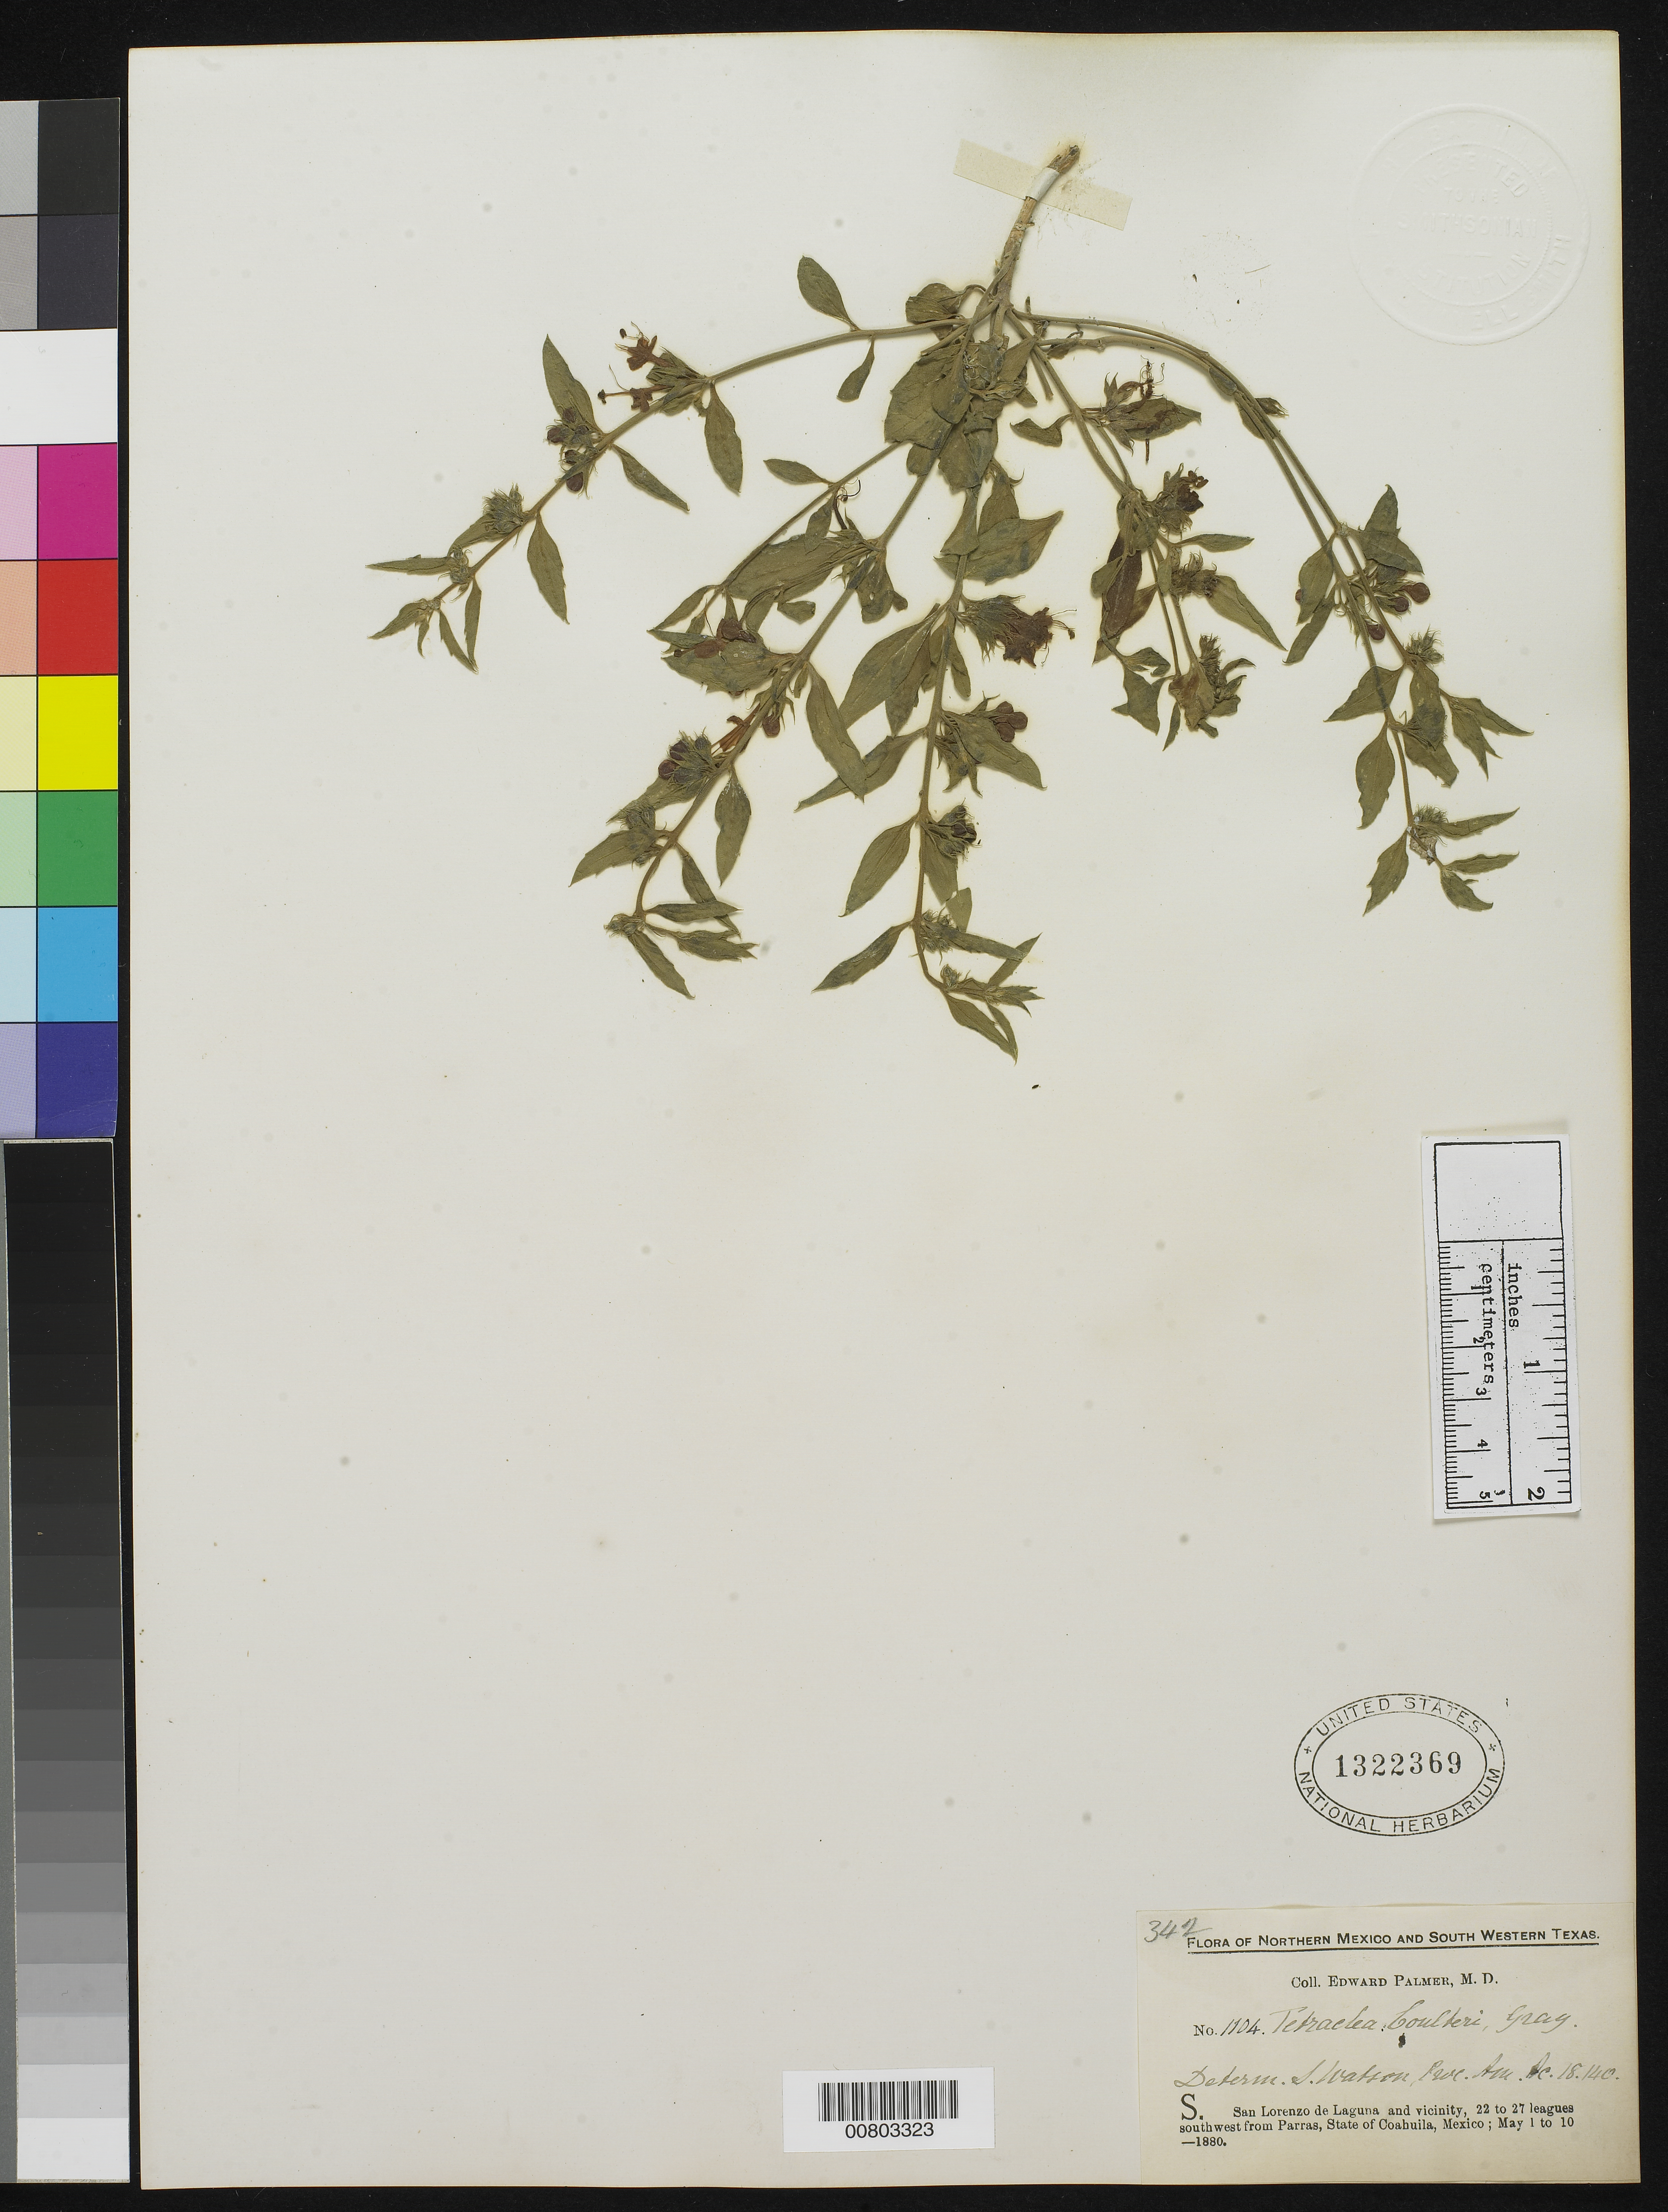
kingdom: Plantae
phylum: Tracheophyta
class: Magnoliopsida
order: Lamiales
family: Lamiaceae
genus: Tetraclea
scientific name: Tetraclea coulteri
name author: A. Gray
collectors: E. Palmer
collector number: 1104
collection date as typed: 01 May 1880 to 10 May 1880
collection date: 1880-05-01/1880-05-10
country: Mexico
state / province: Coahuila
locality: S. San Lorenzo de Laguna and vicinity, 22 to 27 leagues southwest from Parras, Coahuila.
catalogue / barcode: US 1322369